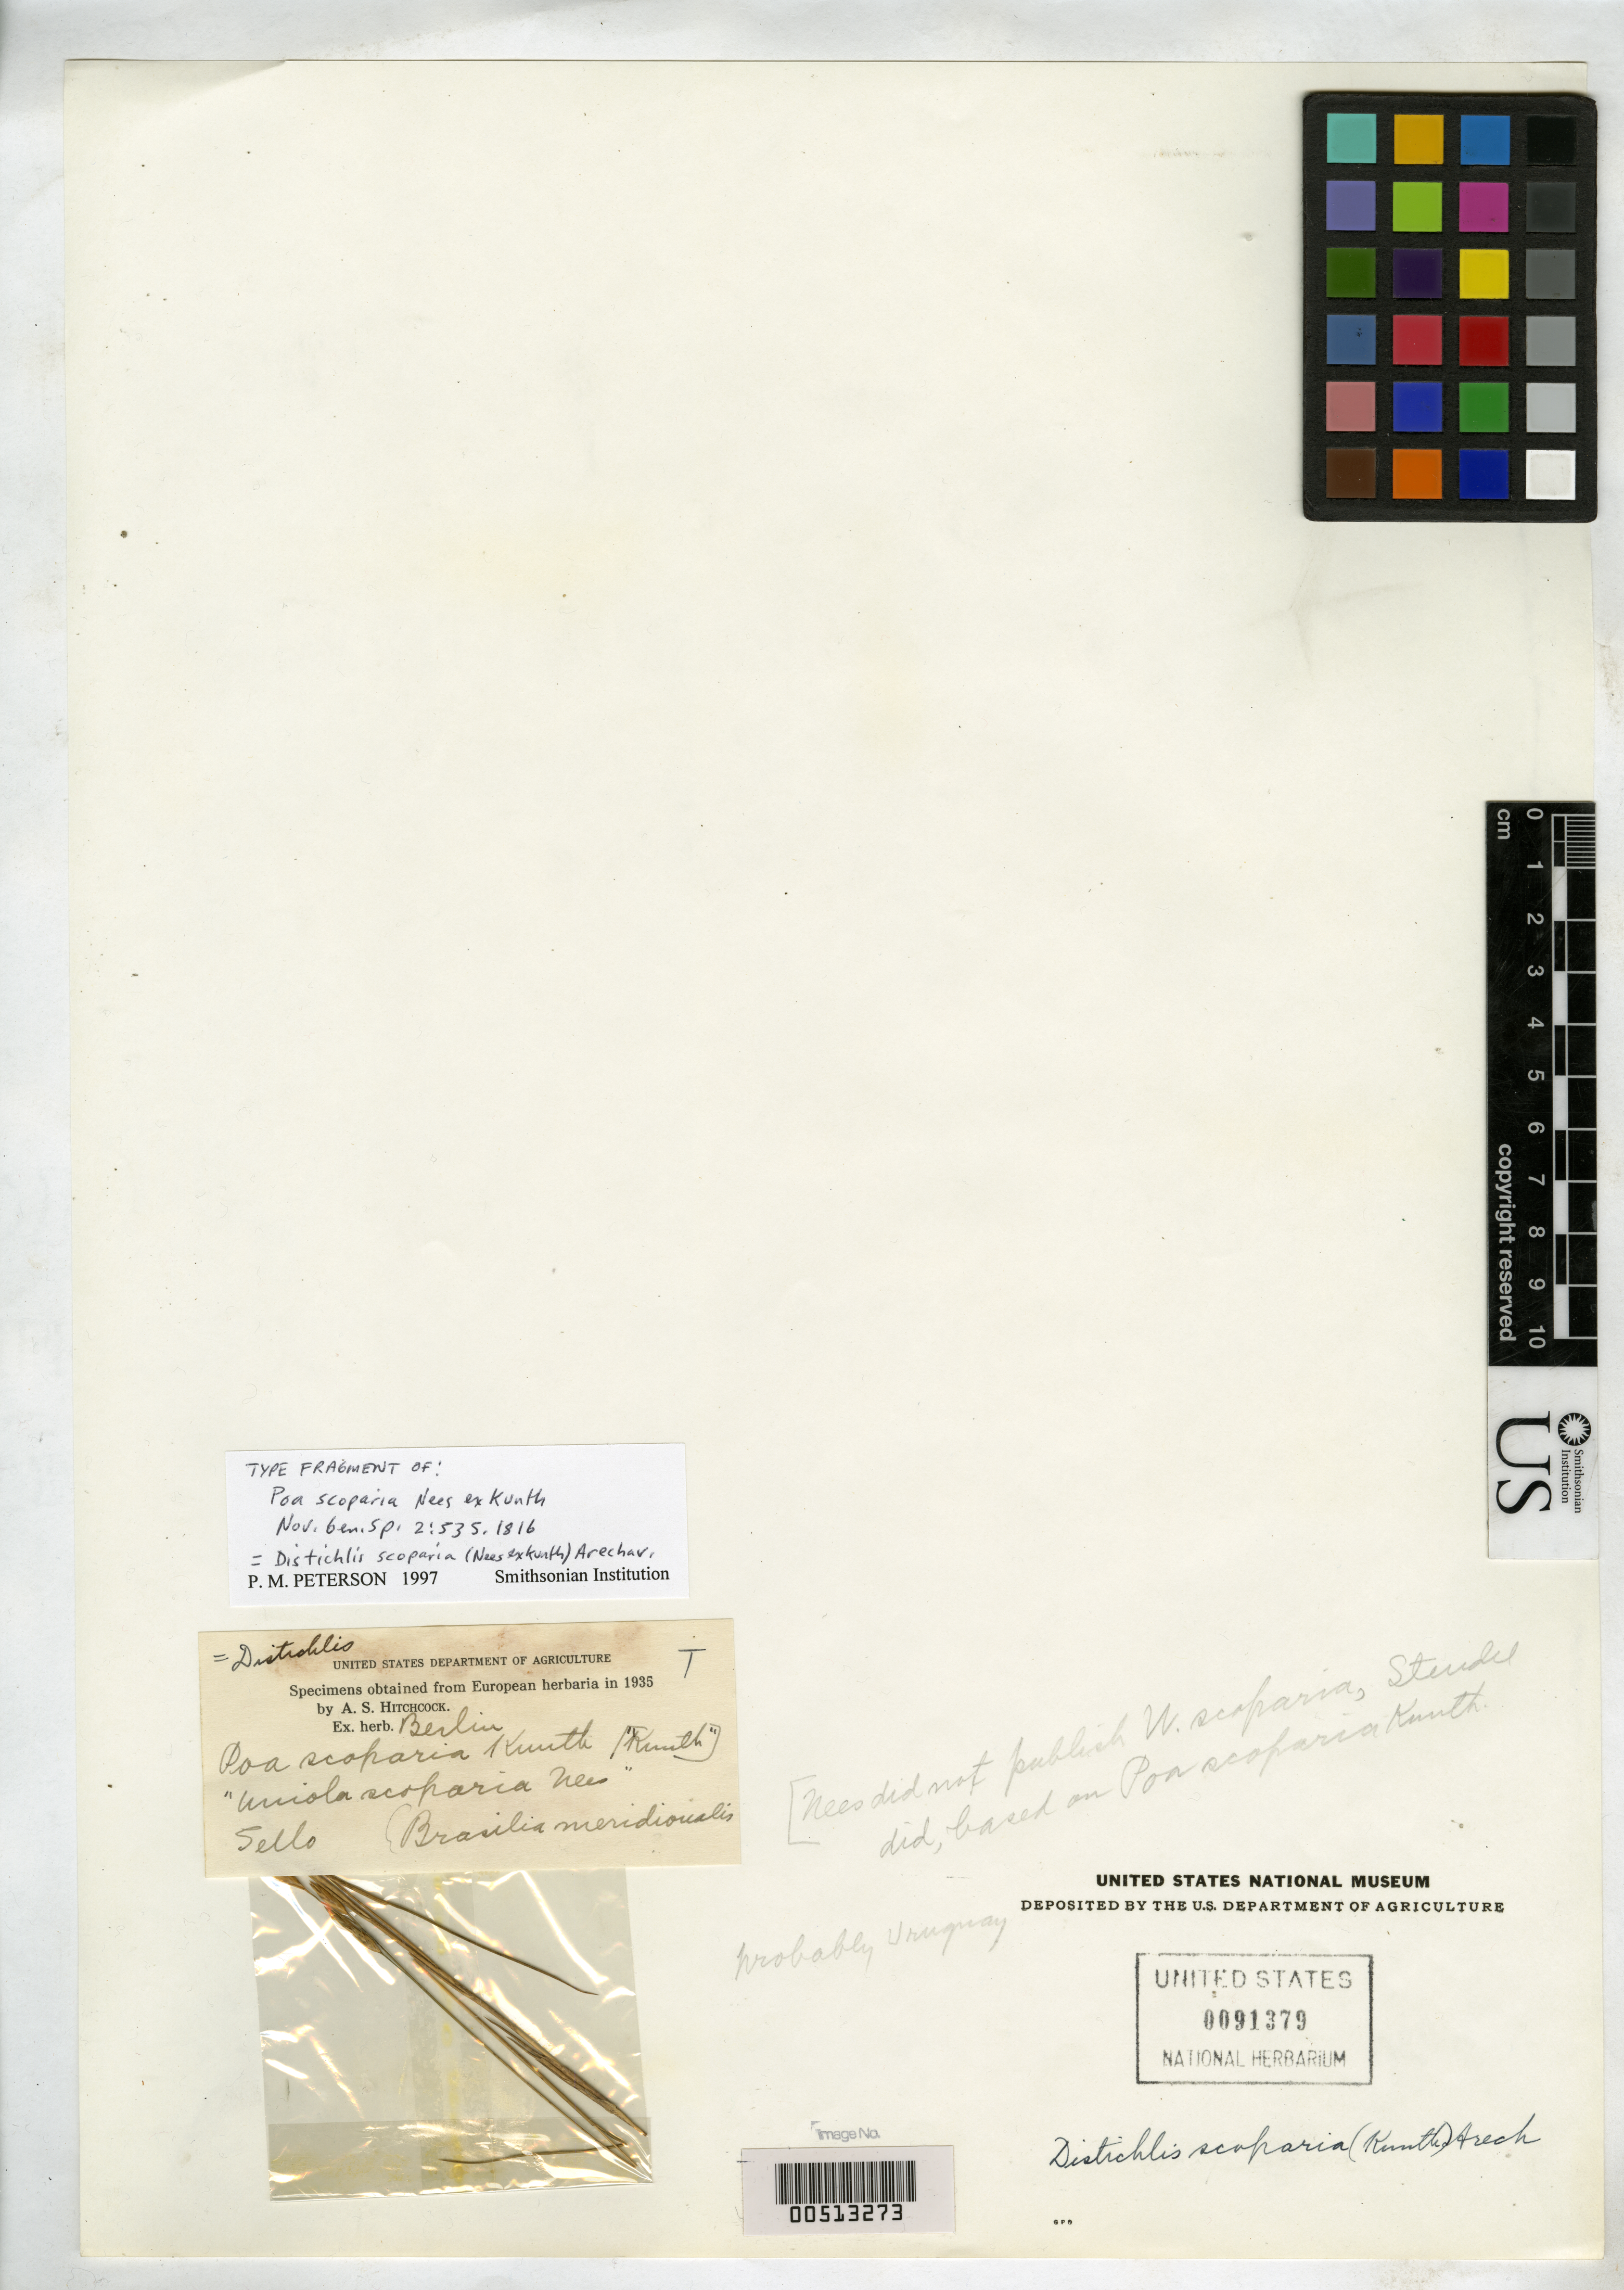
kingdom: Plantae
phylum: Tracheophyta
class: Liliopsida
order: Poales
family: Poaceae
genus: Poa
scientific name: Poa scoparia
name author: Nees ex Kunth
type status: Type Fragment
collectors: F. Sellow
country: Brazil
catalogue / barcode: US 91379